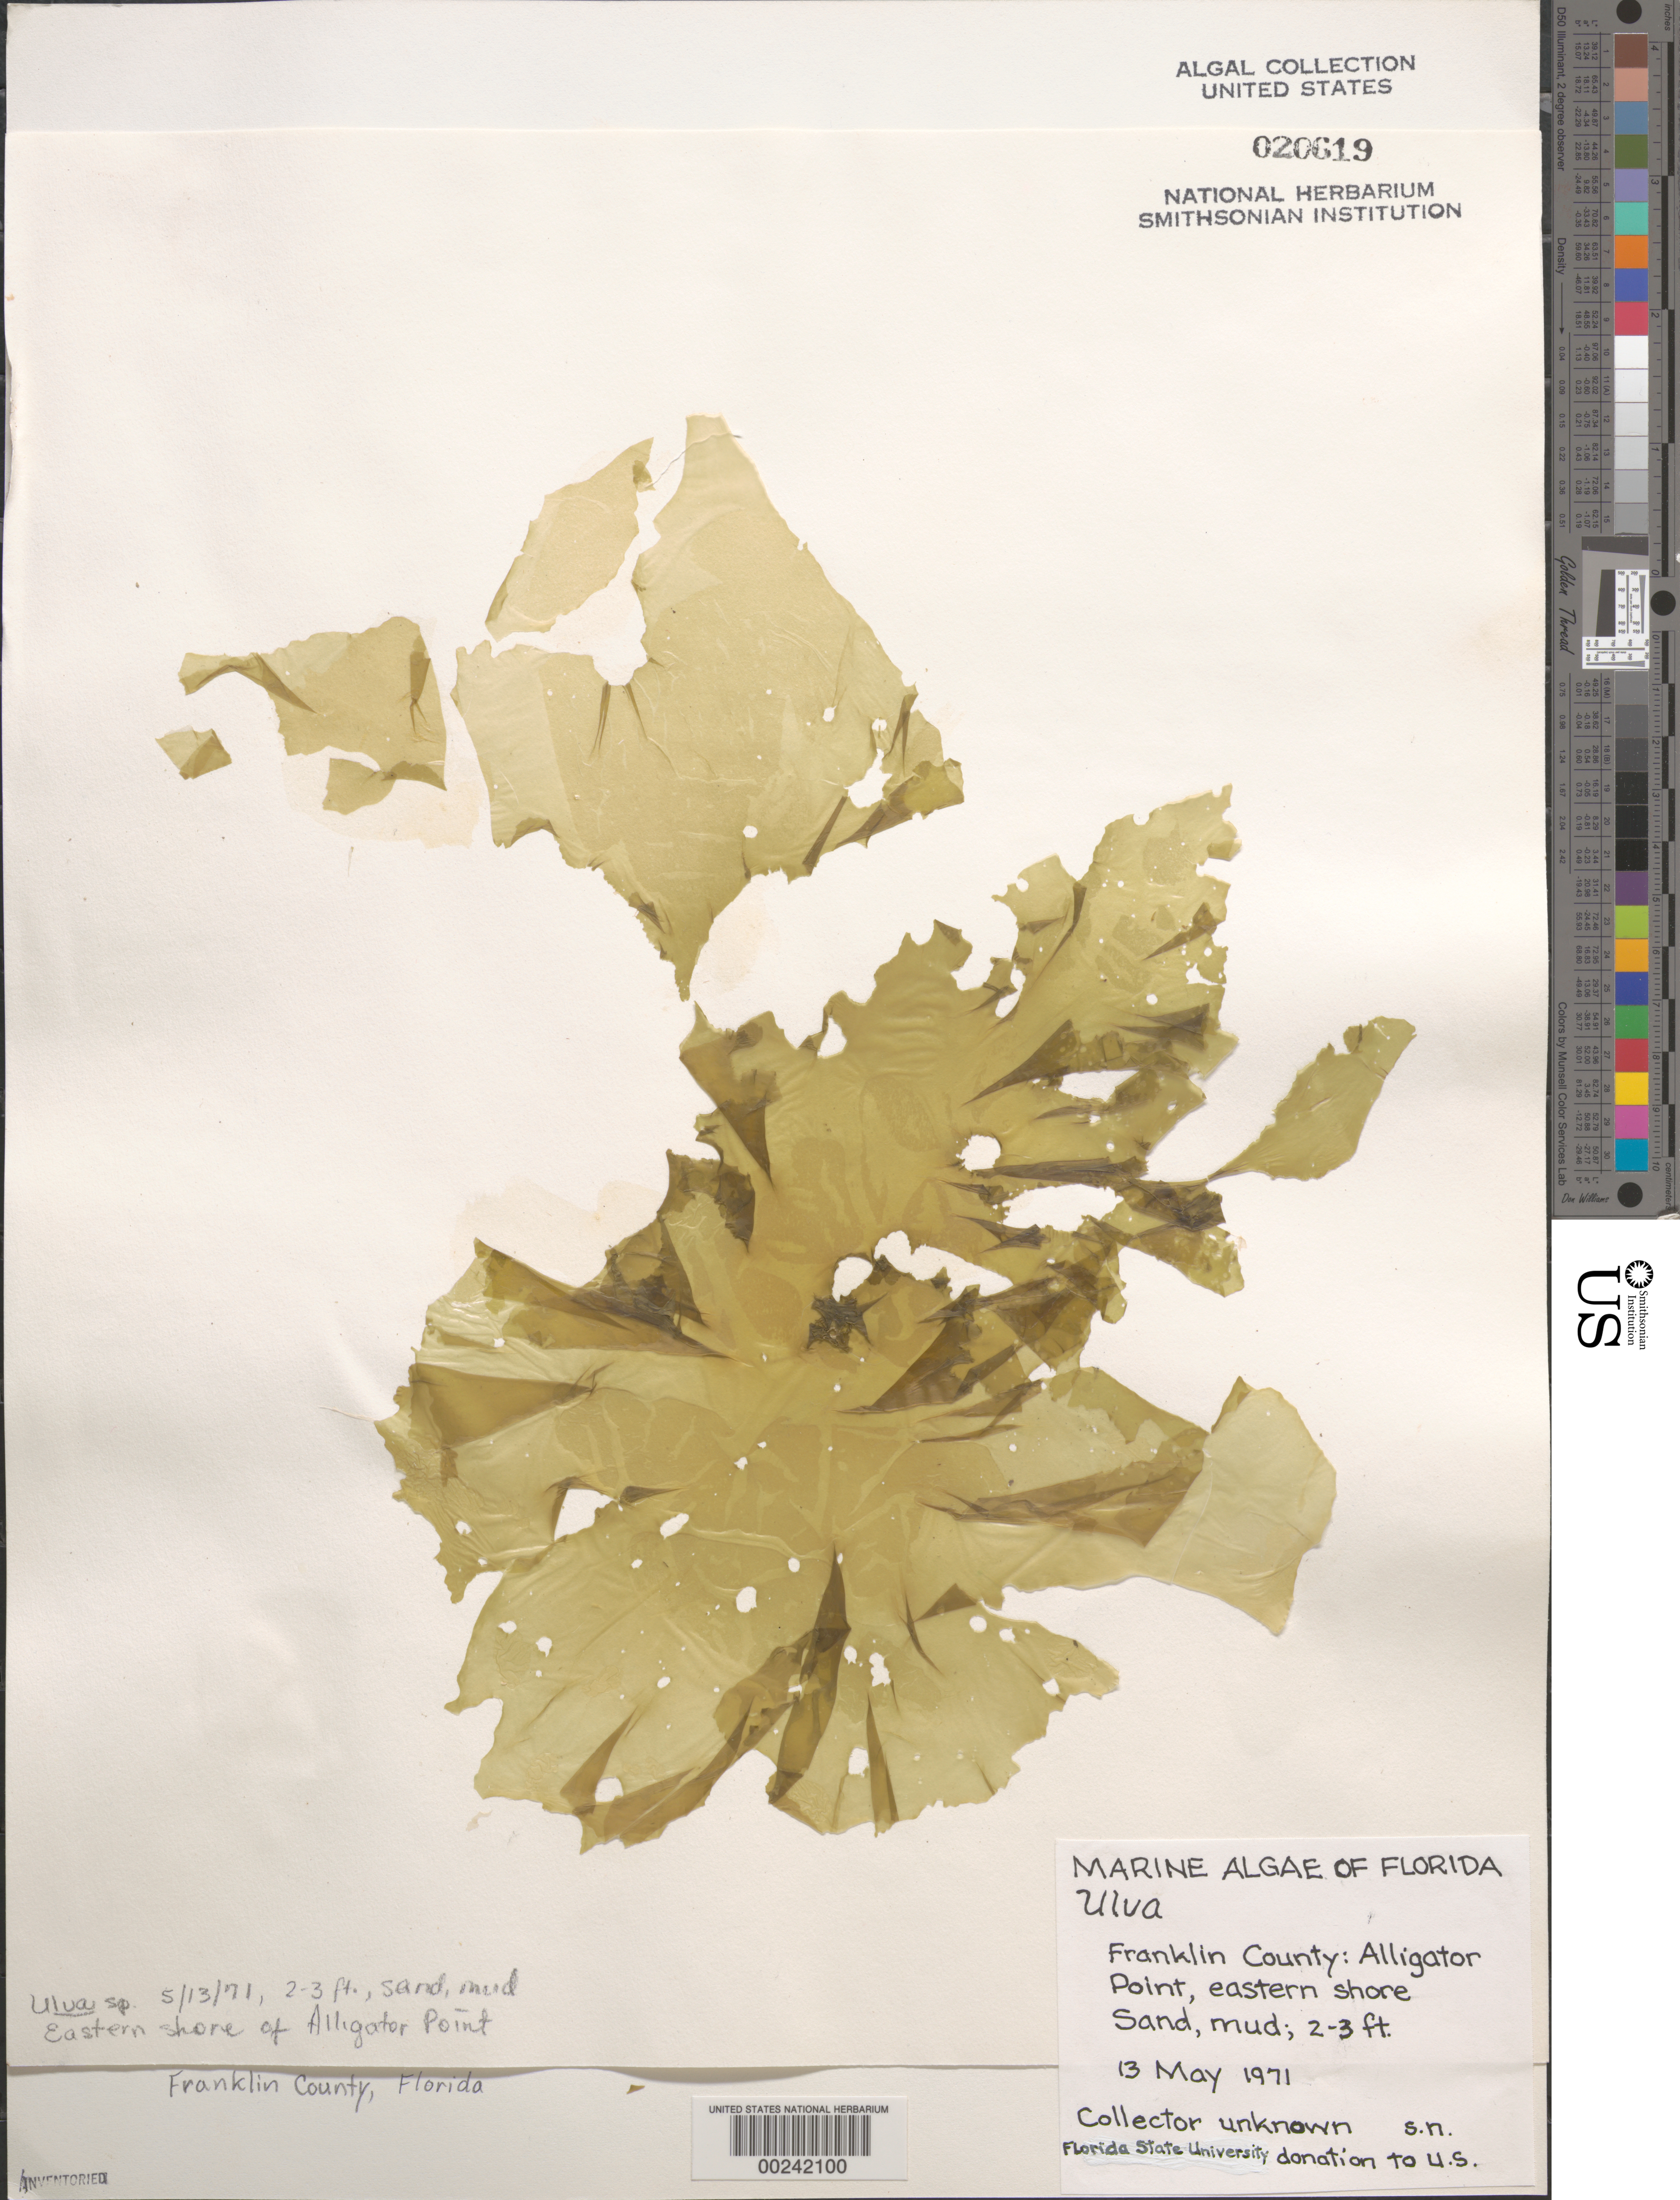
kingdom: Plantae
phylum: Chlorophyta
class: Ulvophyceae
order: Ulvales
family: Ulvaceae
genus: Ulva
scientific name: Ulva sp.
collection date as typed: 13 May 1971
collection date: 1971-05-13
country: United States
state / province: Florida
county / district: Franklin County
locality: Alligator Point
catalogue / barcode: US 20619